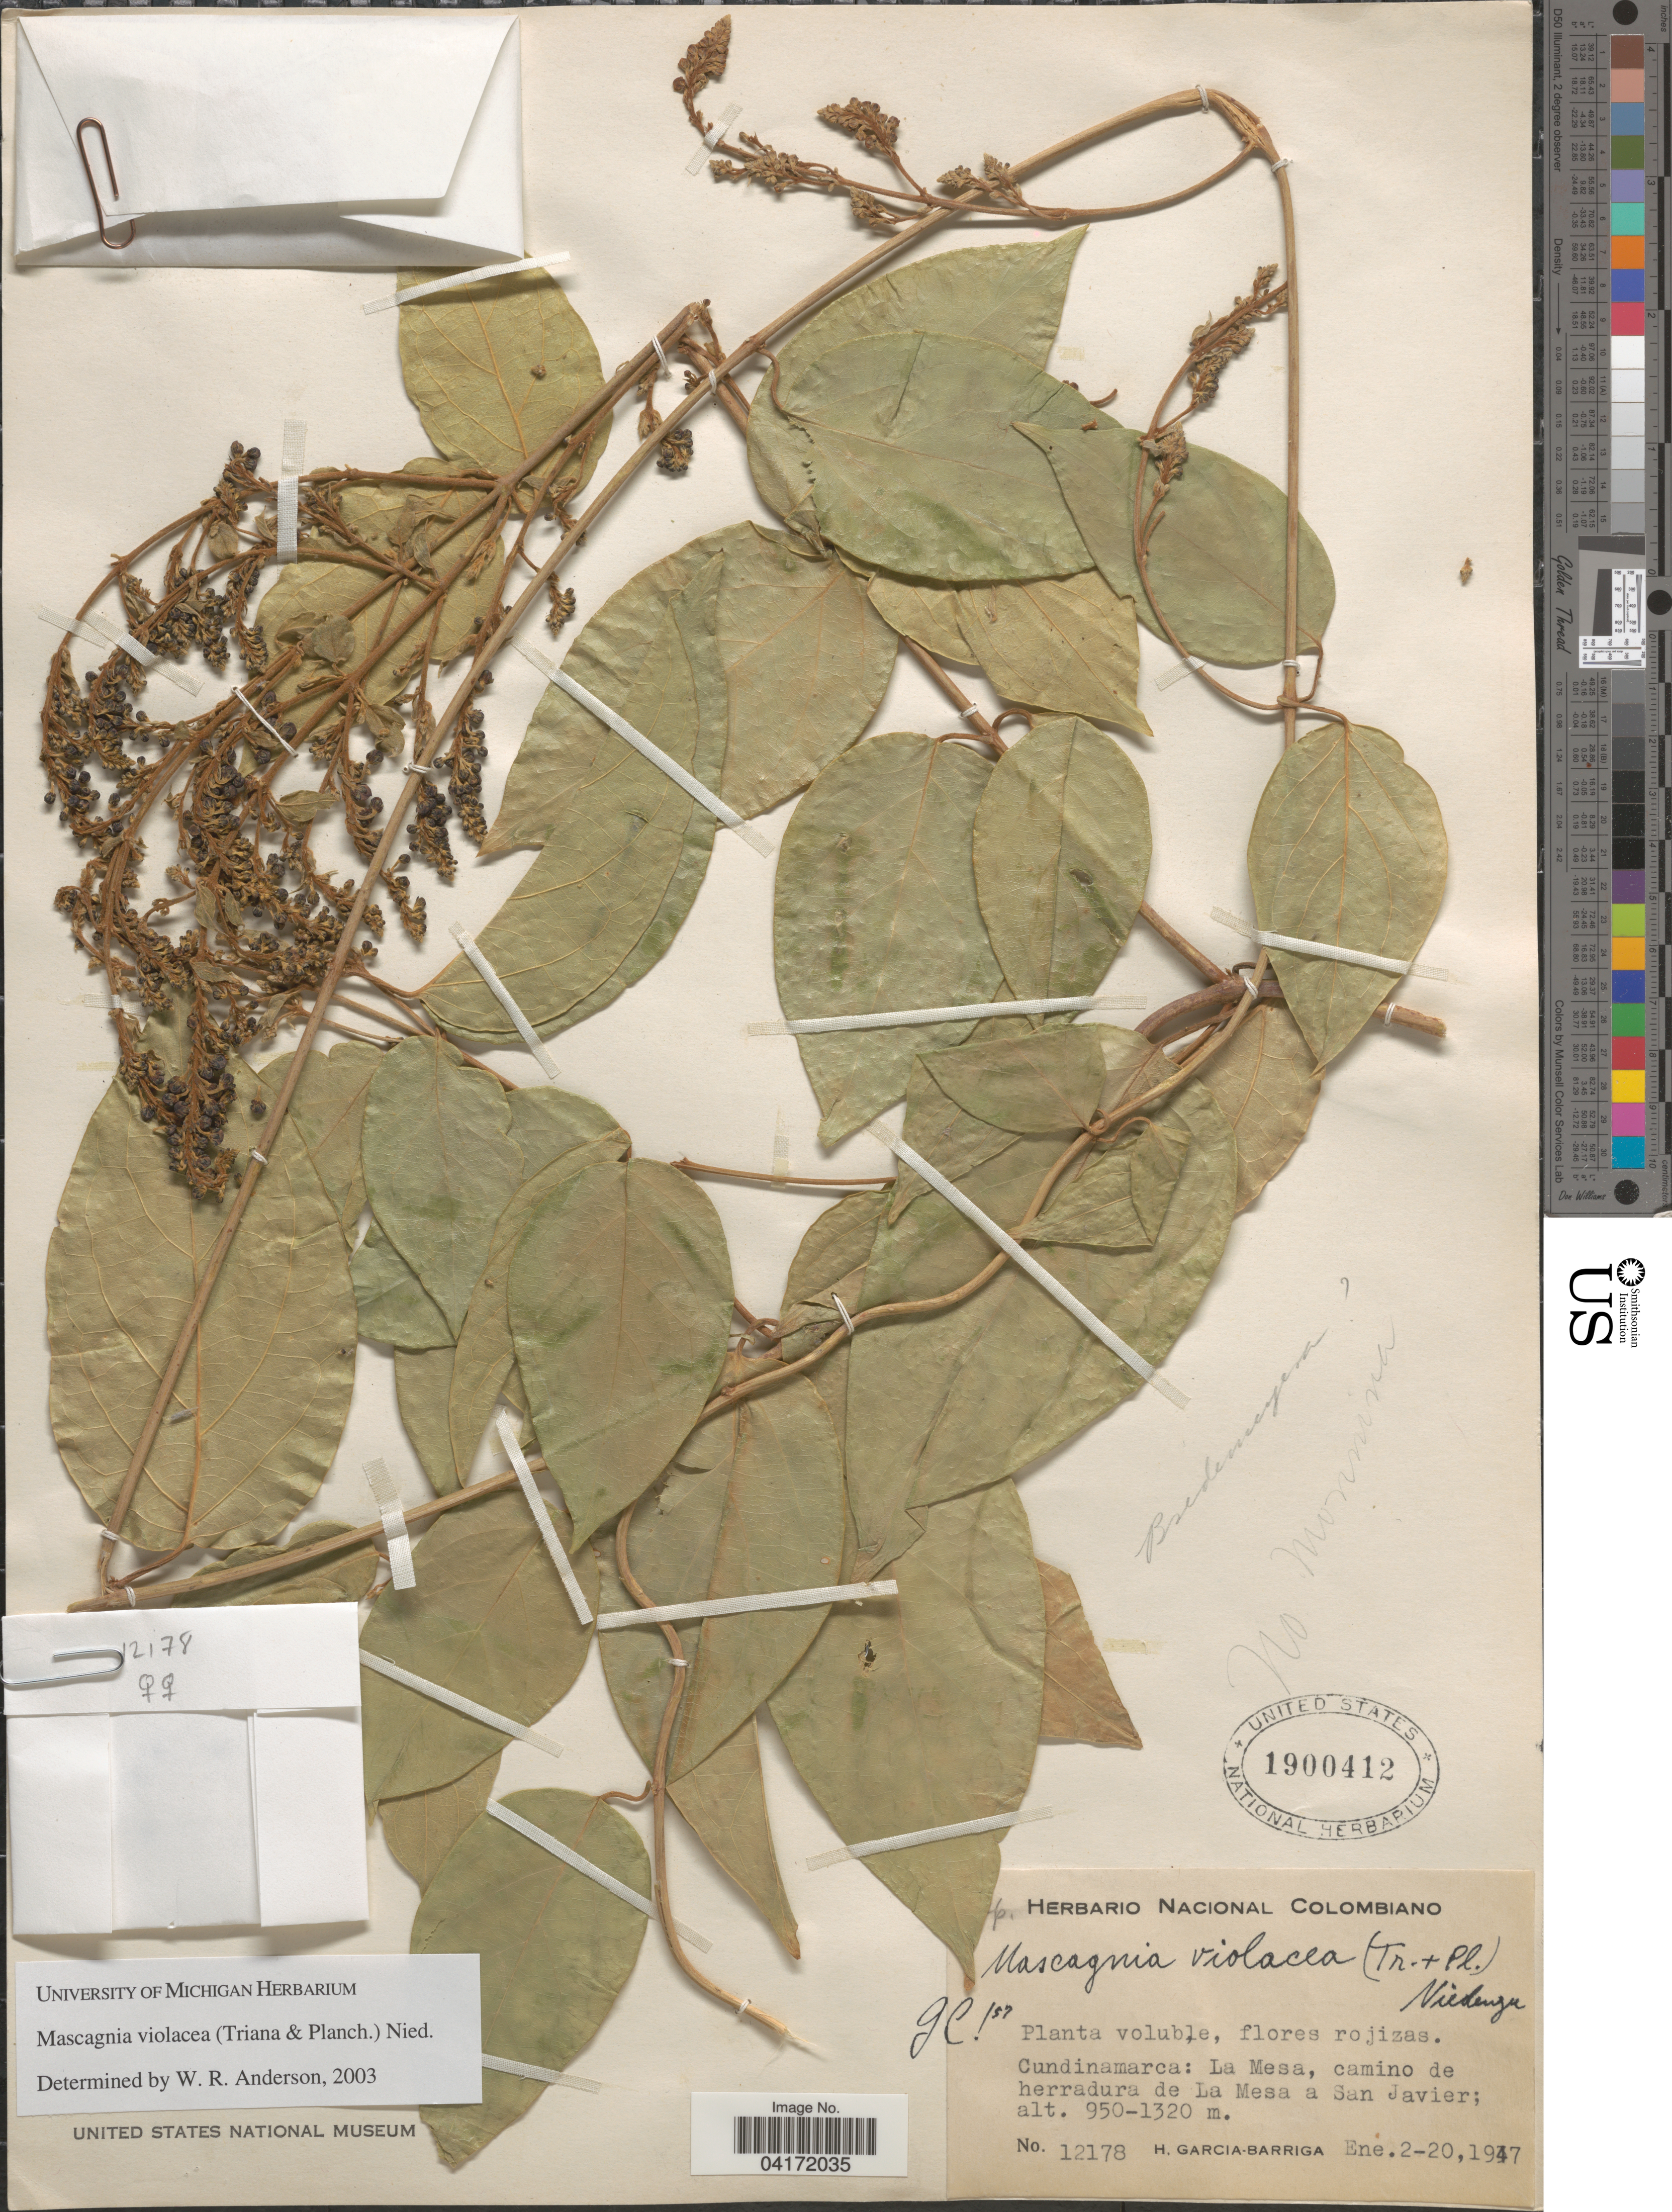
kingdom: Plantae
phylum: Tracheophyta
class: Magnoliopsida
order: Malpighiales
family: Malpighiaceae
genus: Mascagnia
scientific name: Mascagnia violacea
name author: (Triana & Planch.) Nied.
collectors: H. García Barriga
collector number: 12178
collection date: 1947-01-02/1947-01-20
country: Colombia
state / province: Cundinamarca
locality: La Mesa, camino de herradura de La Mesa a San Javier.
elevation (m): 950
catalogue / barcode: US 1900412